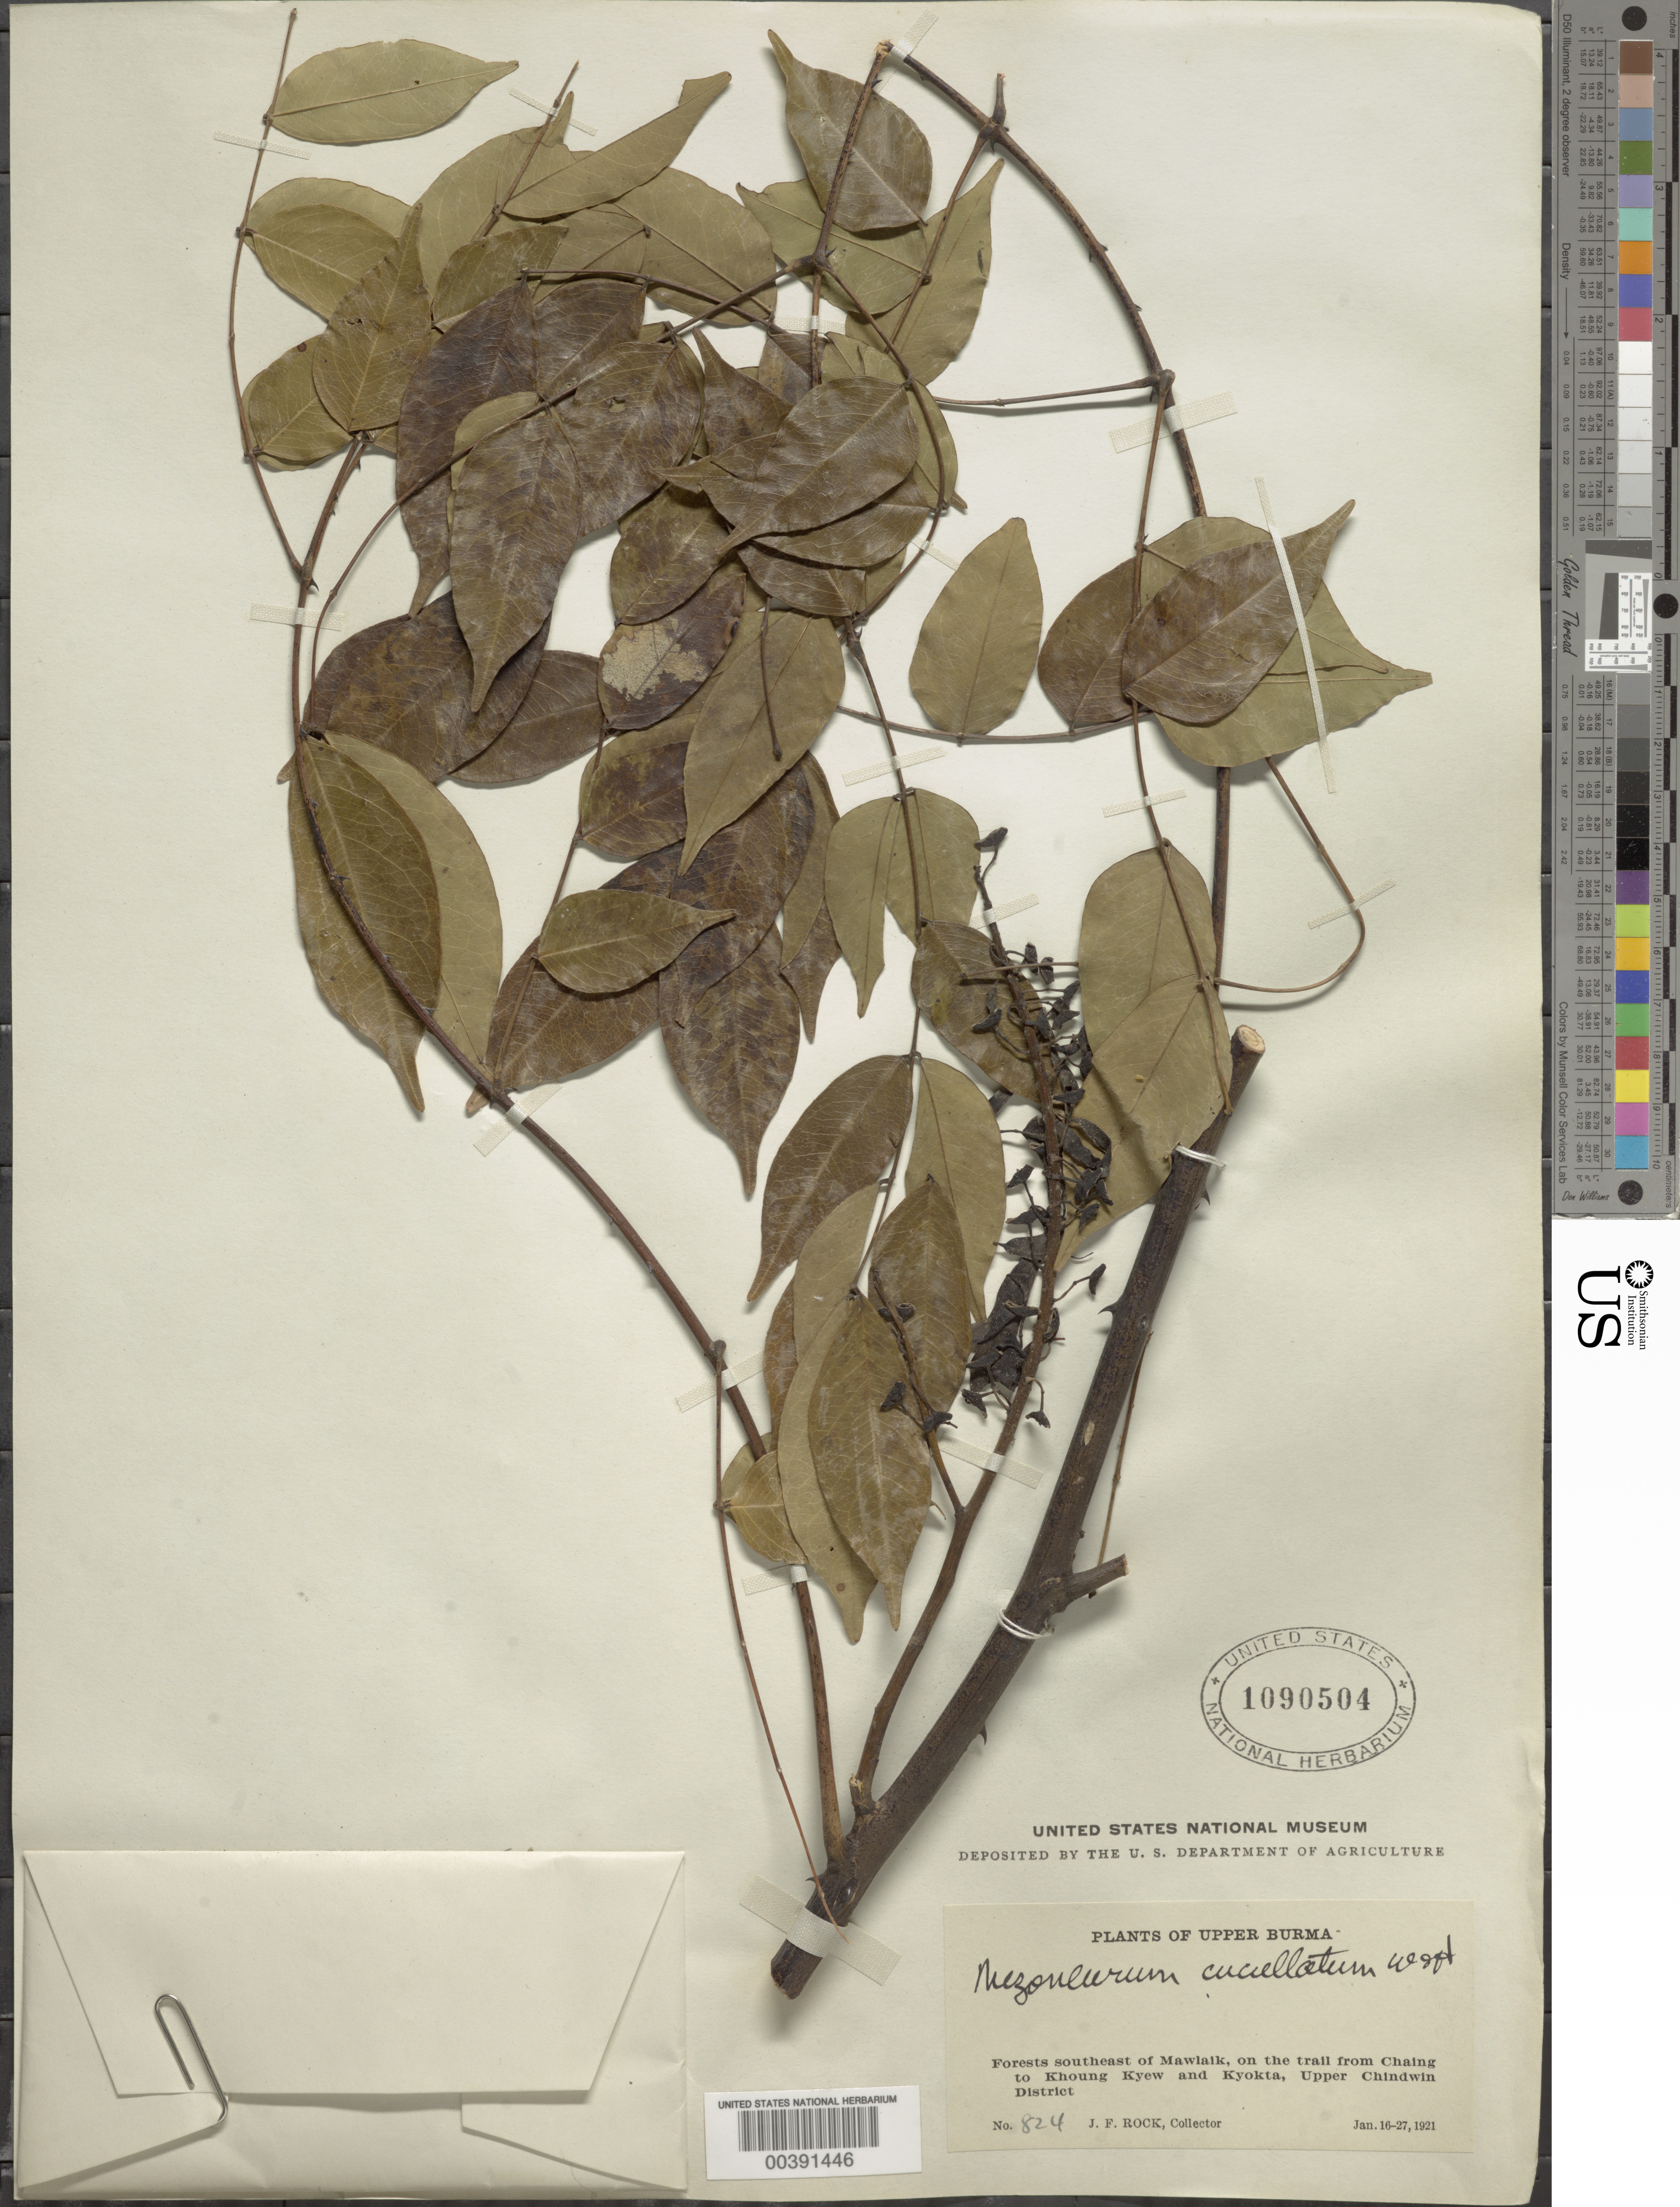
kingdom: Plantae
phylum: Tracheophyta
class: Magnoliopsida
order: Fabales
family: Fabaceae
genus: Mezoneuron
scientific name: Mezoneuron cucullatum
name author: (Roxb.) Wight & Arn.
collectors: J. Rock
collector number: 824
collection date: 1921-01-16/1921-01-27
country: Myanmar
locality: Upper Burma, Forests southeast of Mawiaik, on the trail from Chaing to Khoung Kyew and Kyokta, Upper Chindwin District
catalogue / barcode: US 1090504